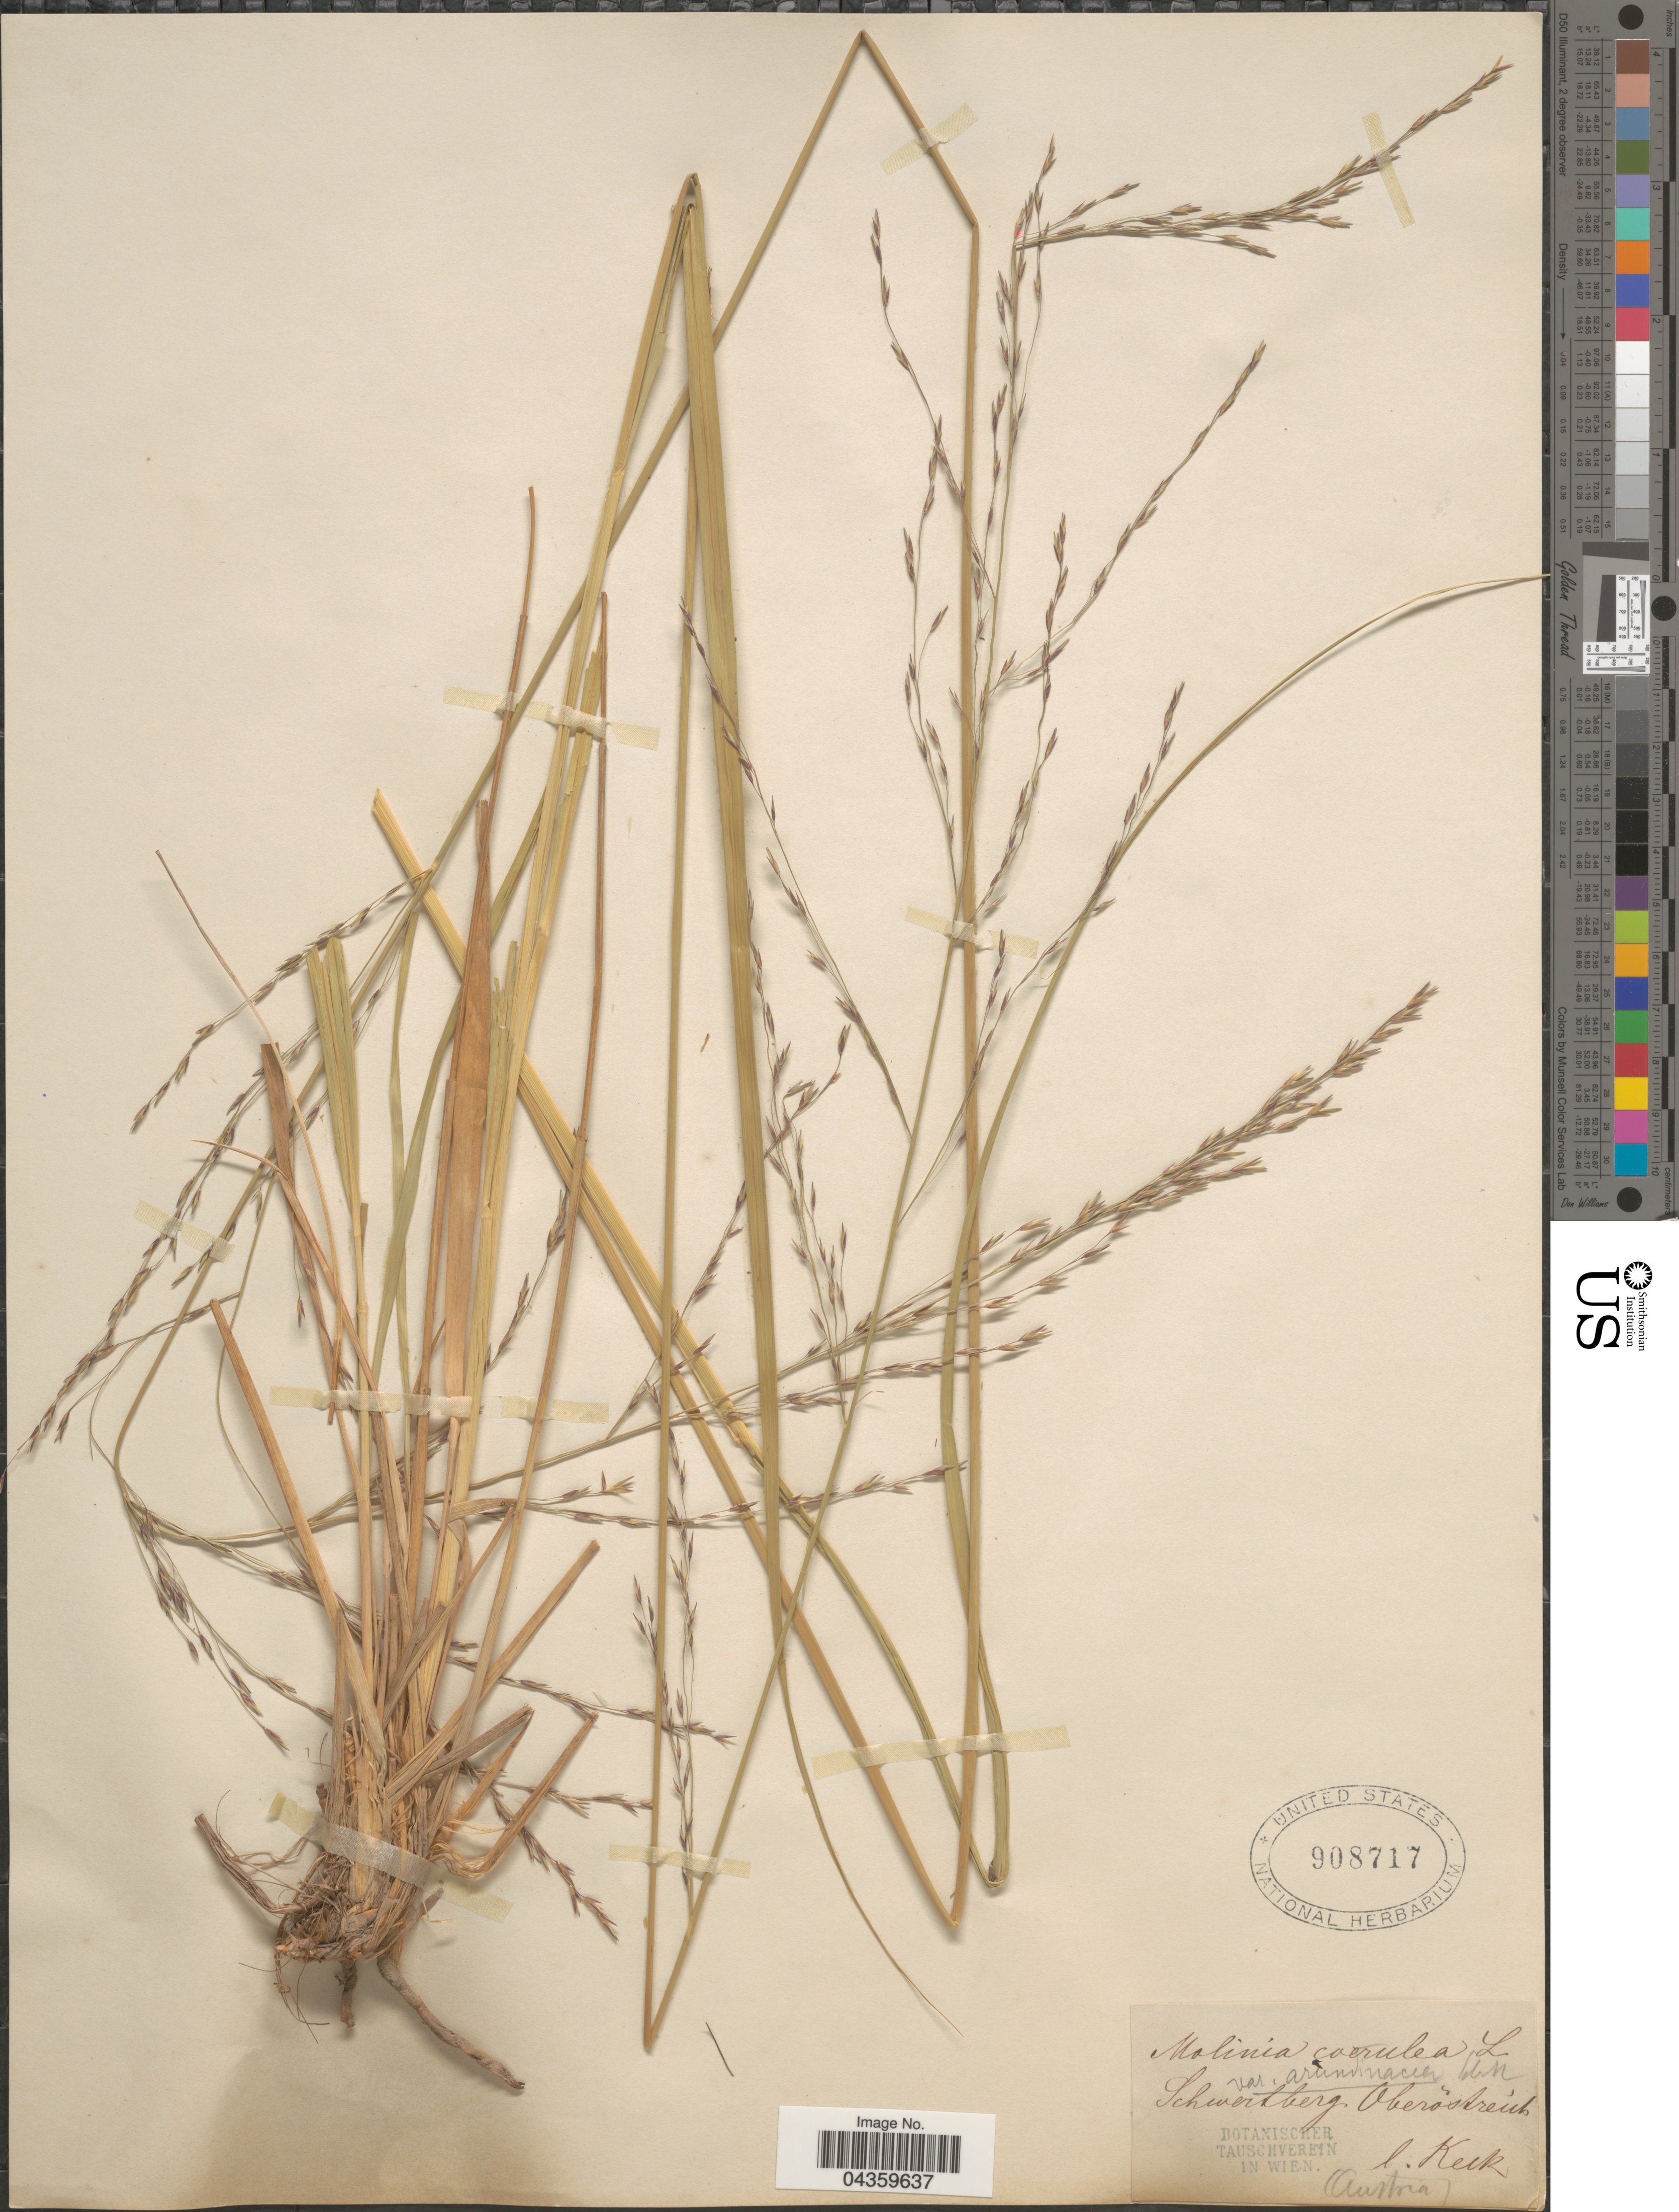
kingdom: Plantae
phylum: Tracheophyta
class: Liliopsida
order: Poales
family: Poaceae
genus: Molinia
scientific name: Molinia caerulea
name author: (L.) Moench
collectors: -- Keck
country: Austria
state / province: Oberosterreich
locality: Schwertberg. Oberöstreich.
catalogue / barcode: US 908717